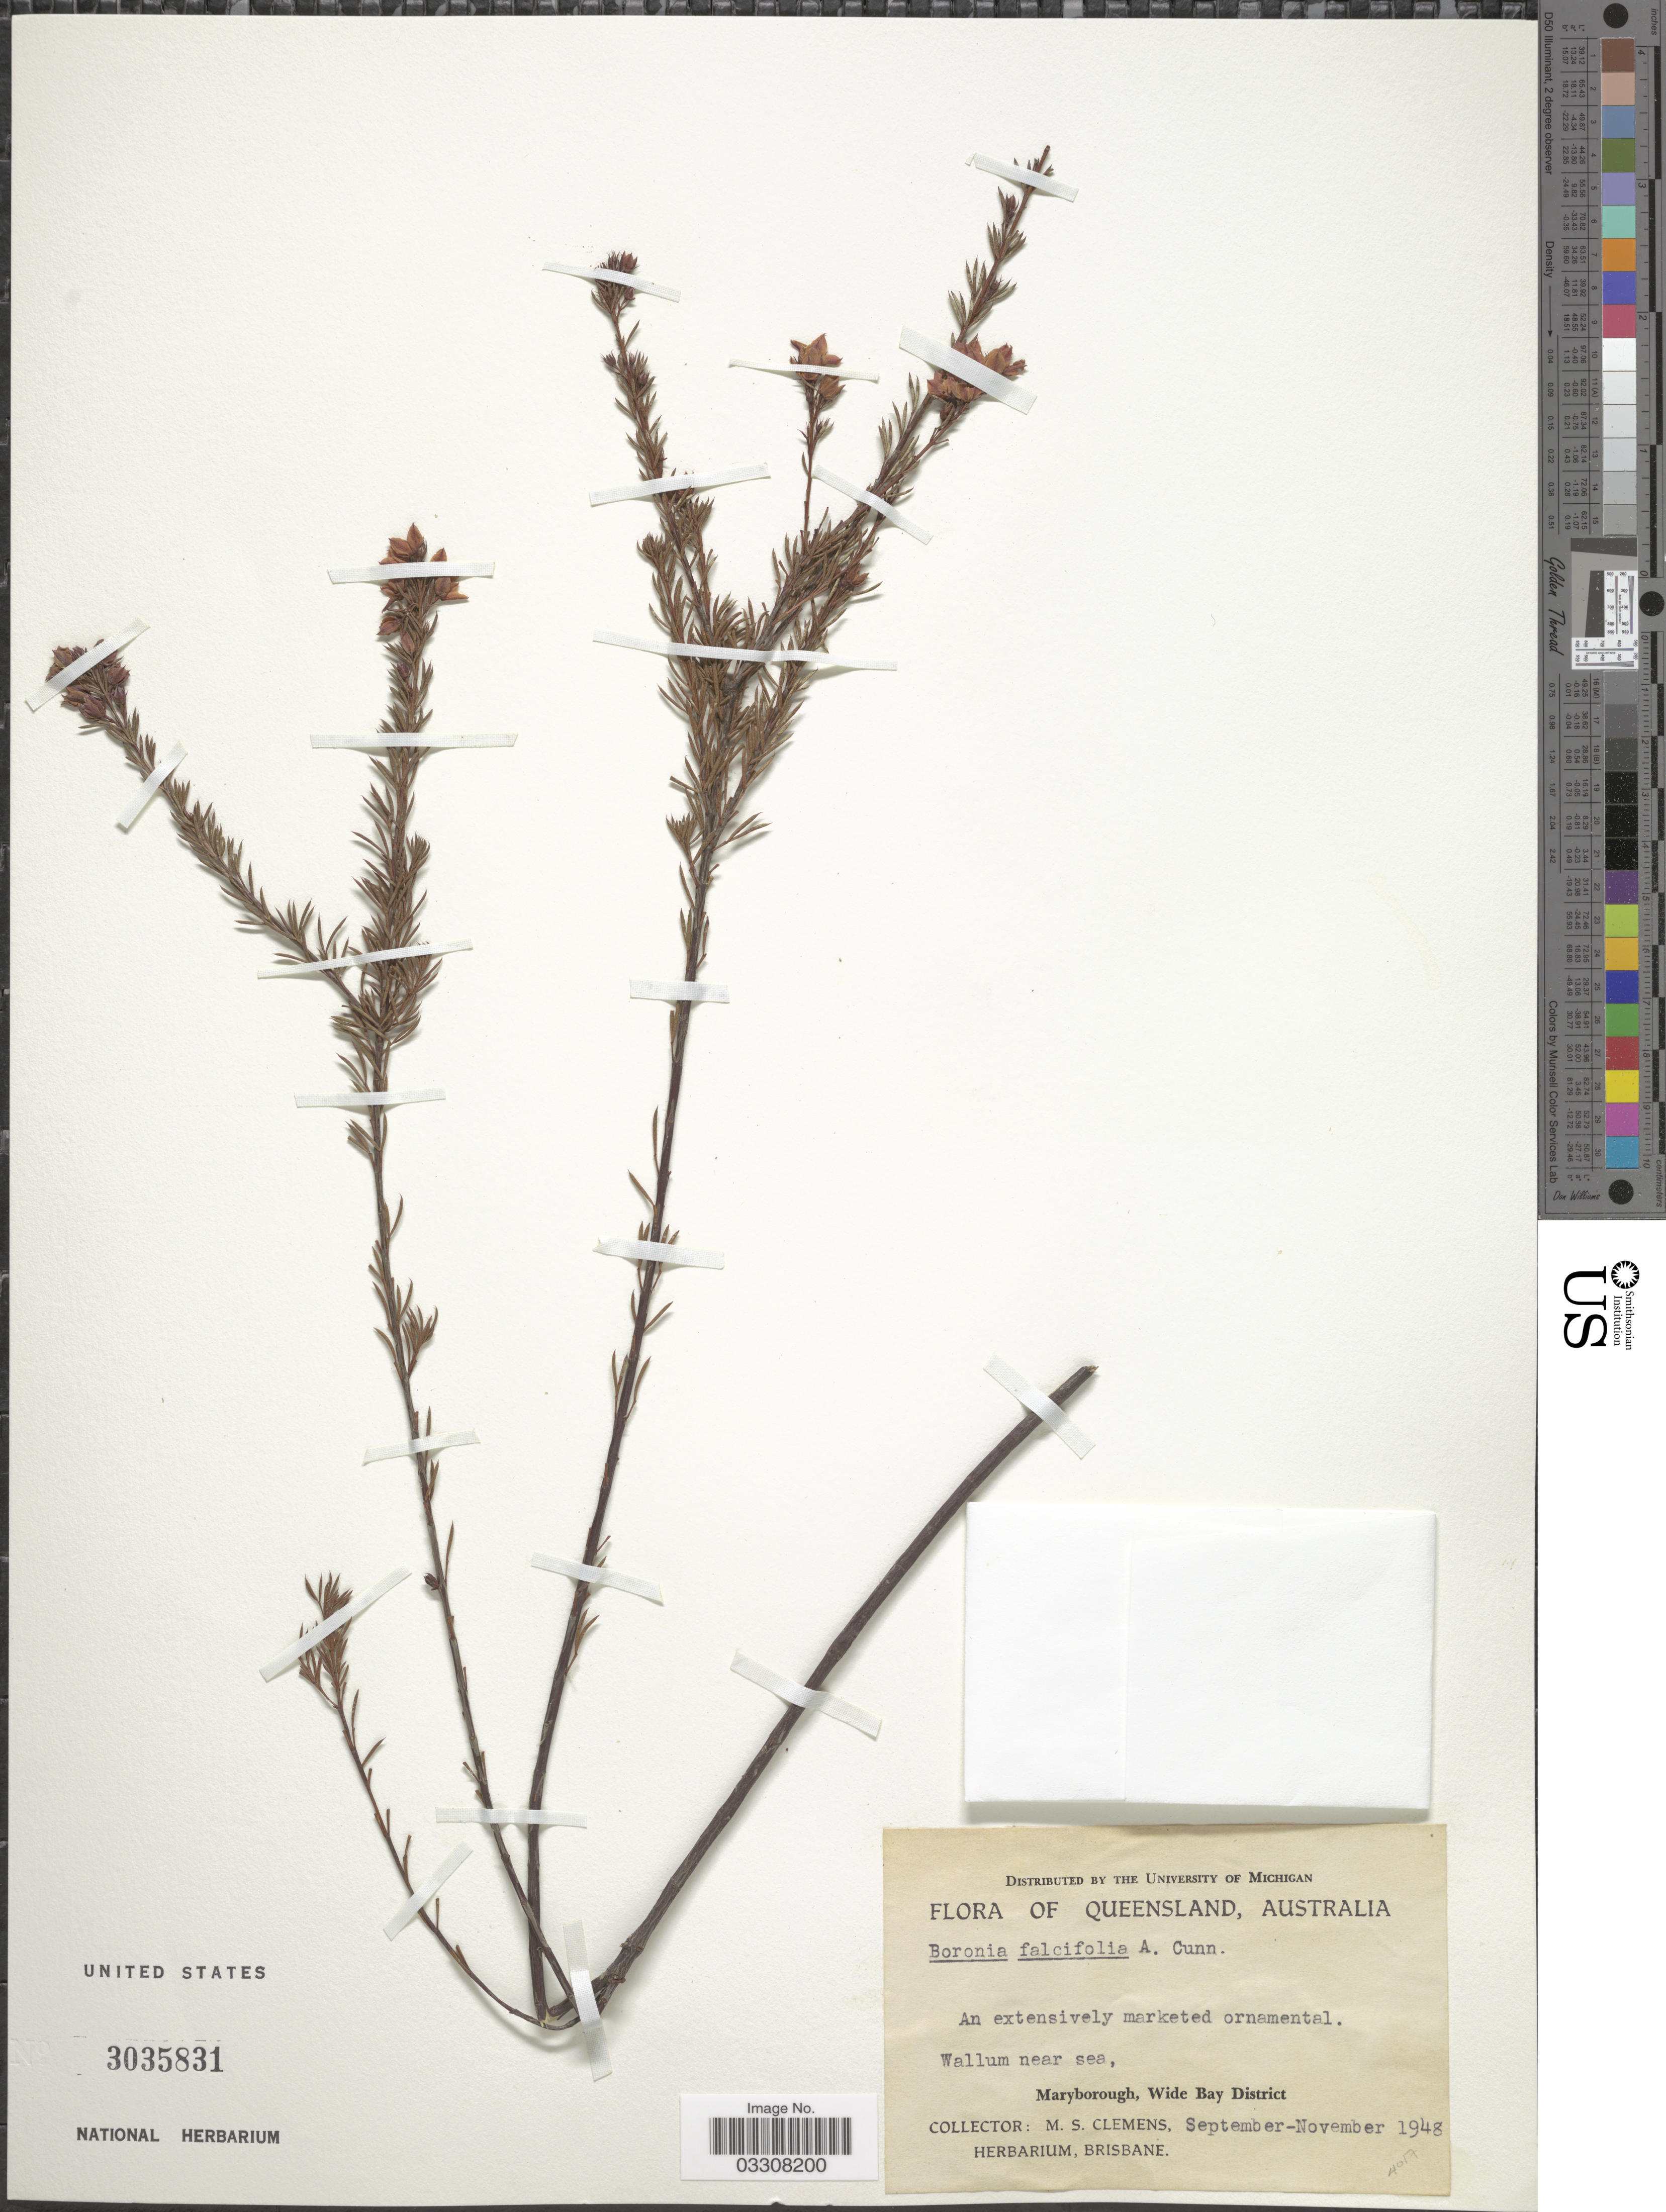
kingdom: Plantae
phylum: Tracheophyta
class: Magnoliopsida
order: Sapindales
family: Rutaceae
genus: Boronia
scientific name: Boronia falcifolia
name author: A. Cunn.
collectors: M. S. Clemens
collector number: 4017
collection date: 1948-09/1948-11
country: Australia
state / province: Queensland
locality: Wallum near sea, Maryborough, Wide Bay District.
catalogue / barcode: US 3035831